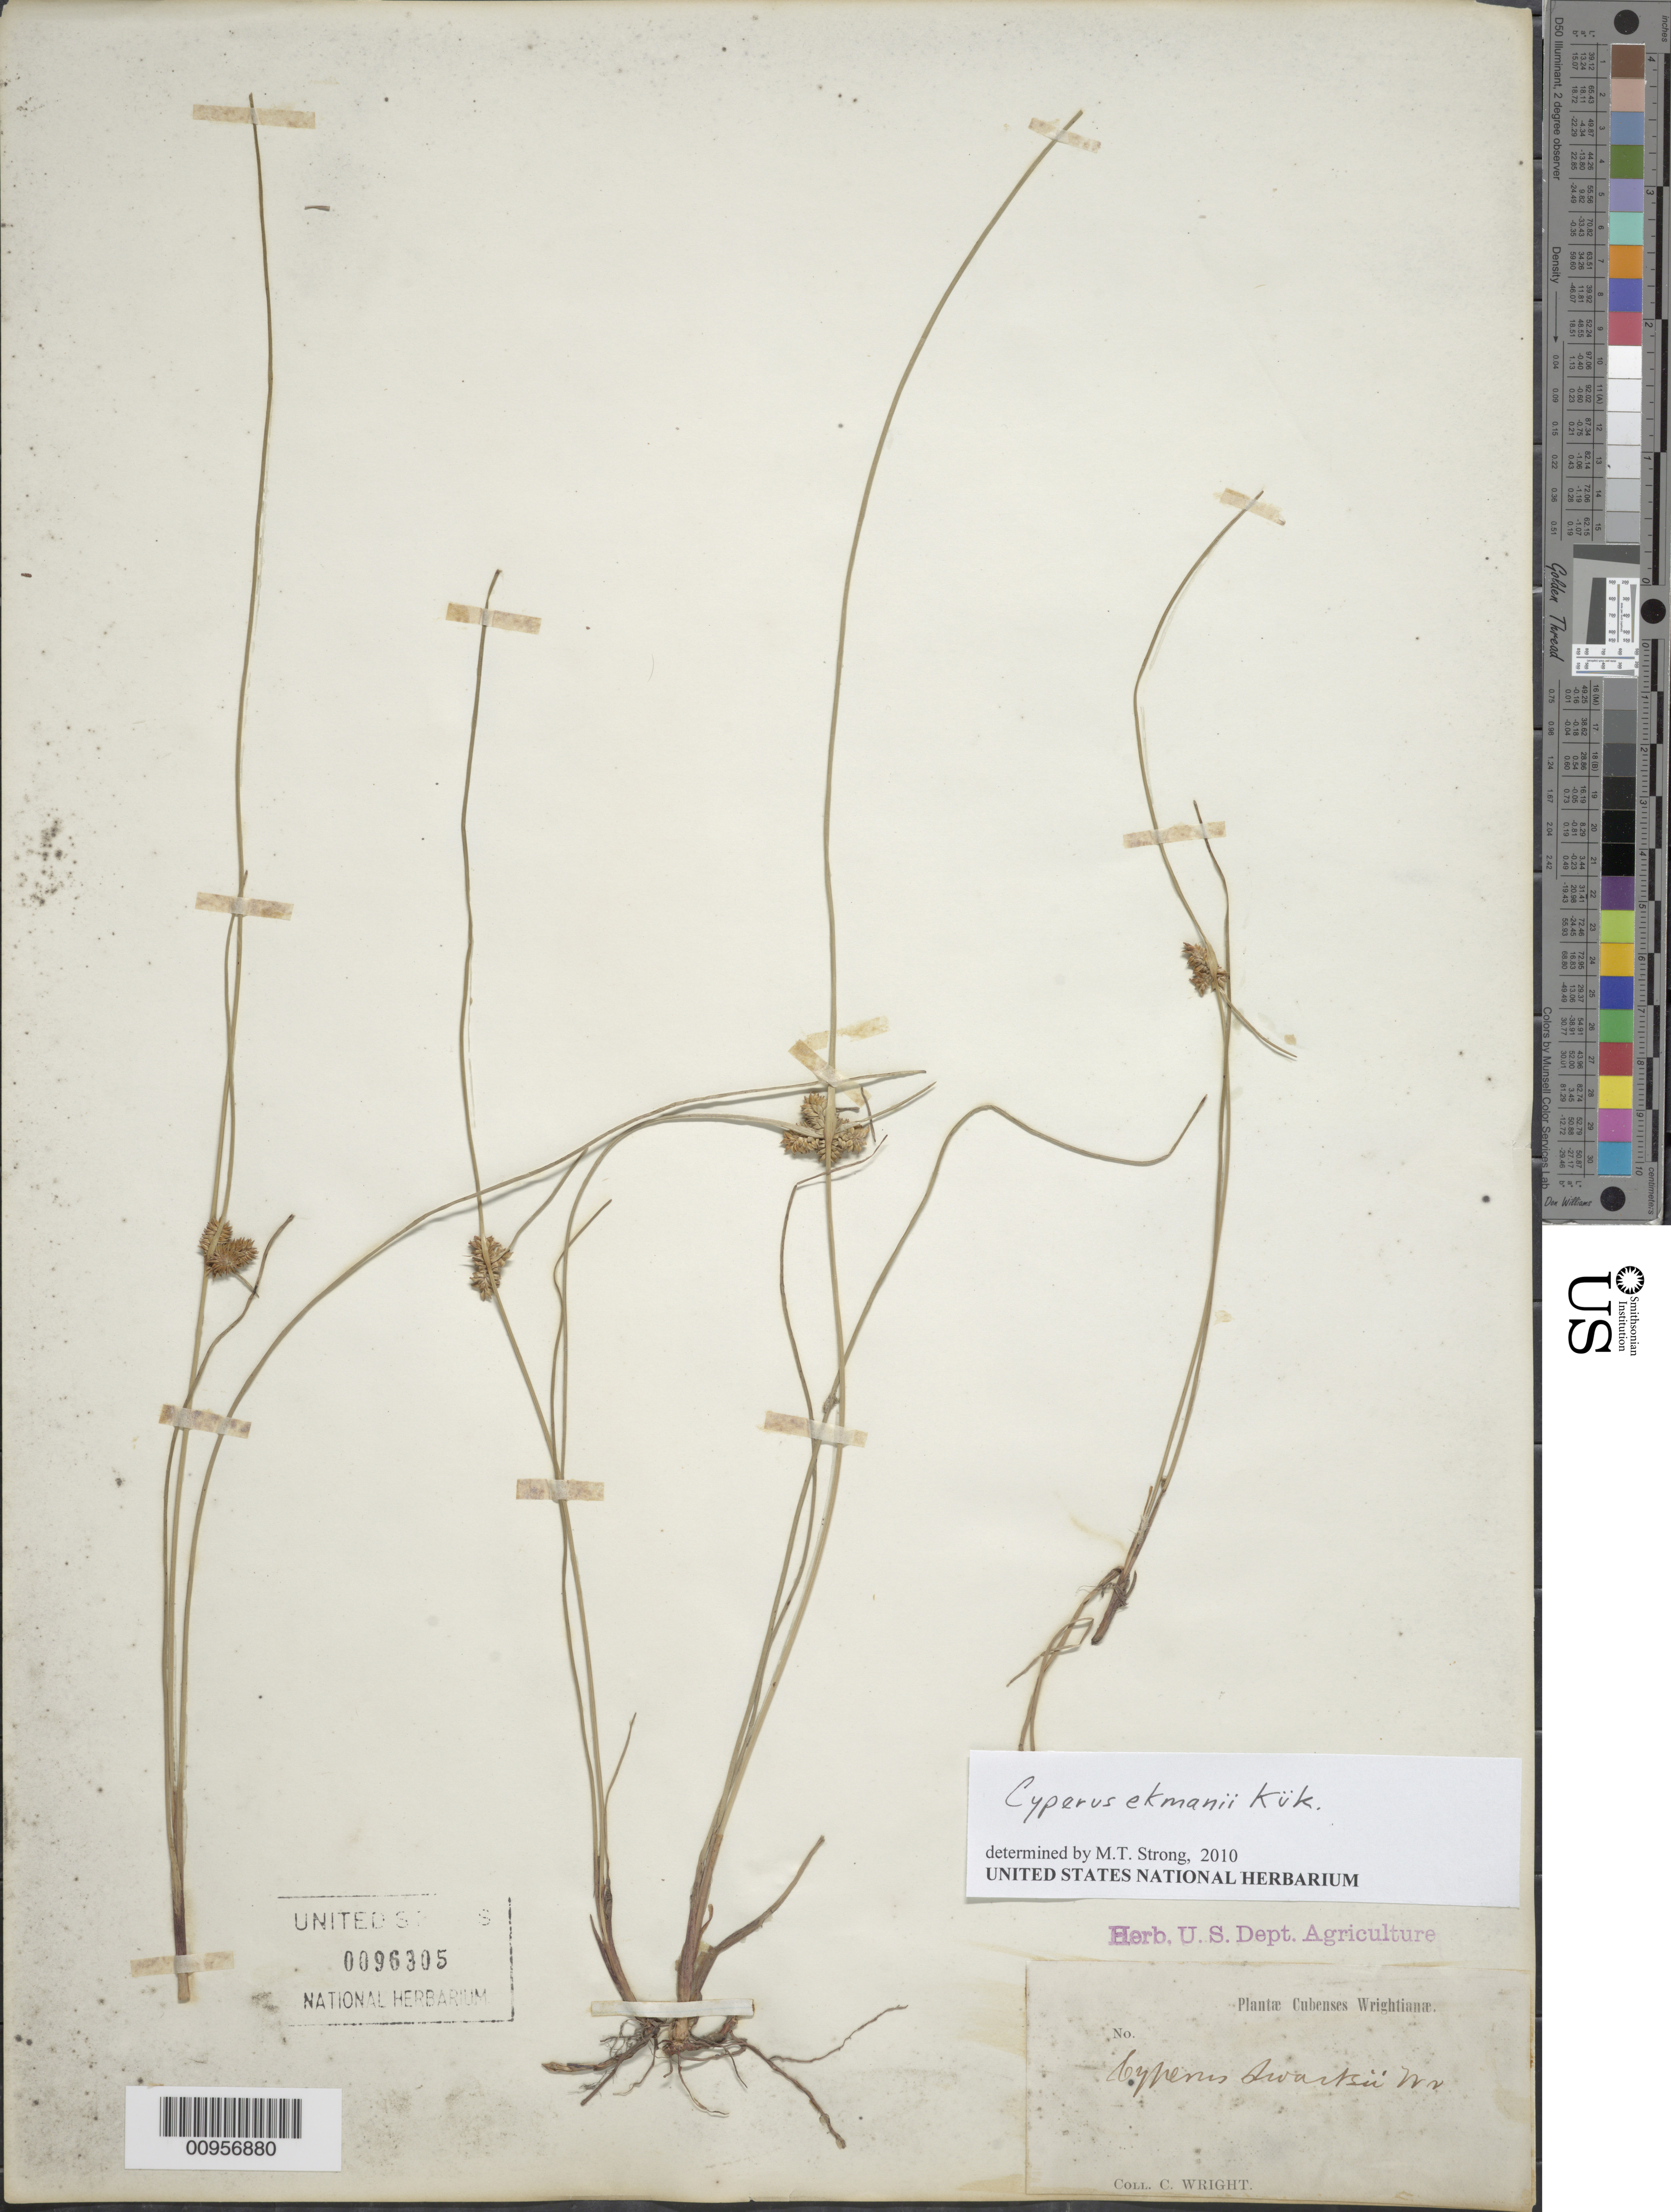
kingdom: Plantae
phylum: Tracheophyta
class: Liliopsida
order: Poales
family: Cyperaceae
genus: Cyperus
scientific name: Cyperus ekmanii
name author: Kük.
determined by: Strong, M. T., (US), Smithsonian Institution - National Museum of Natural History (UNITED STATES)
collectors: C. Wright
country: Cuba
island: Cuba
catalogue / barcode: US 96305